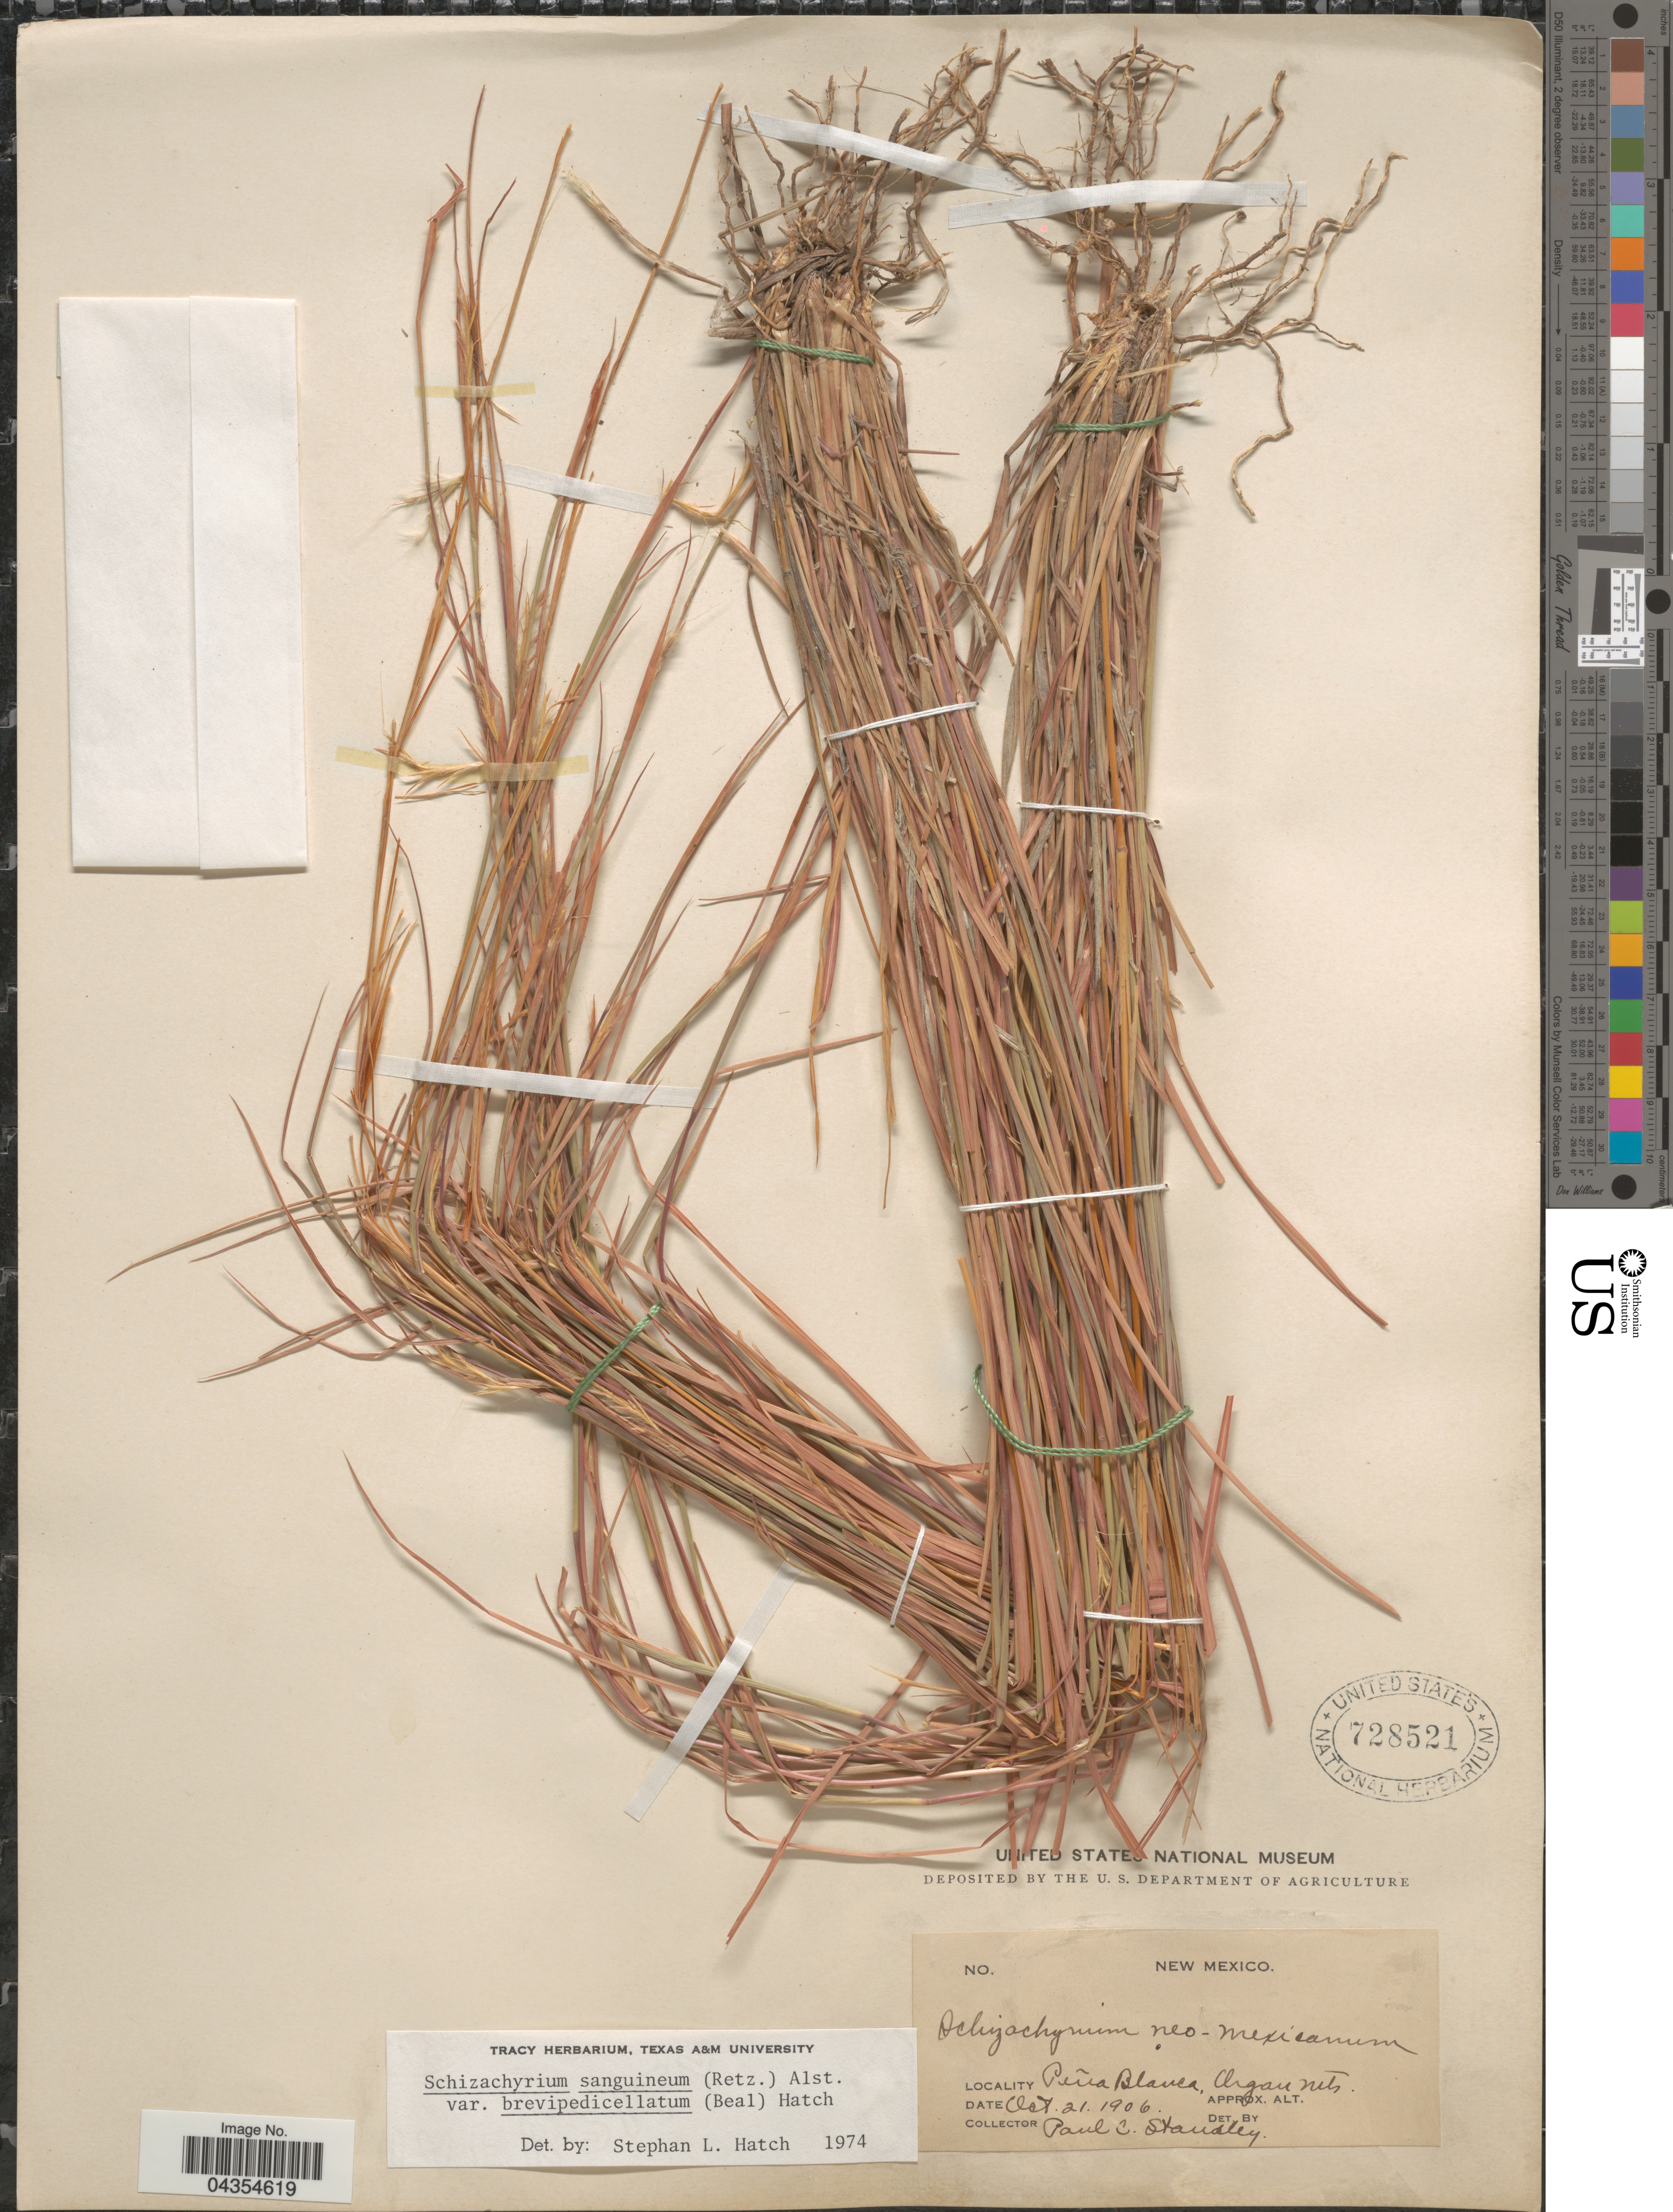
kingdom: Plantae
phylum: Tracheophyta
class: Liliopsida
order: Poales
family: Poaceae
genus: Schizachyrium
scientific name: Schizachyrium sanguineum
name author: (Retz.) Alston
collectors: P. C. Standley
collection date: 1906-10-21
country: United States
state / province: New Mexico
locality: Peña Blanca, Organ Mts.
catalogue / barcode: US 728521